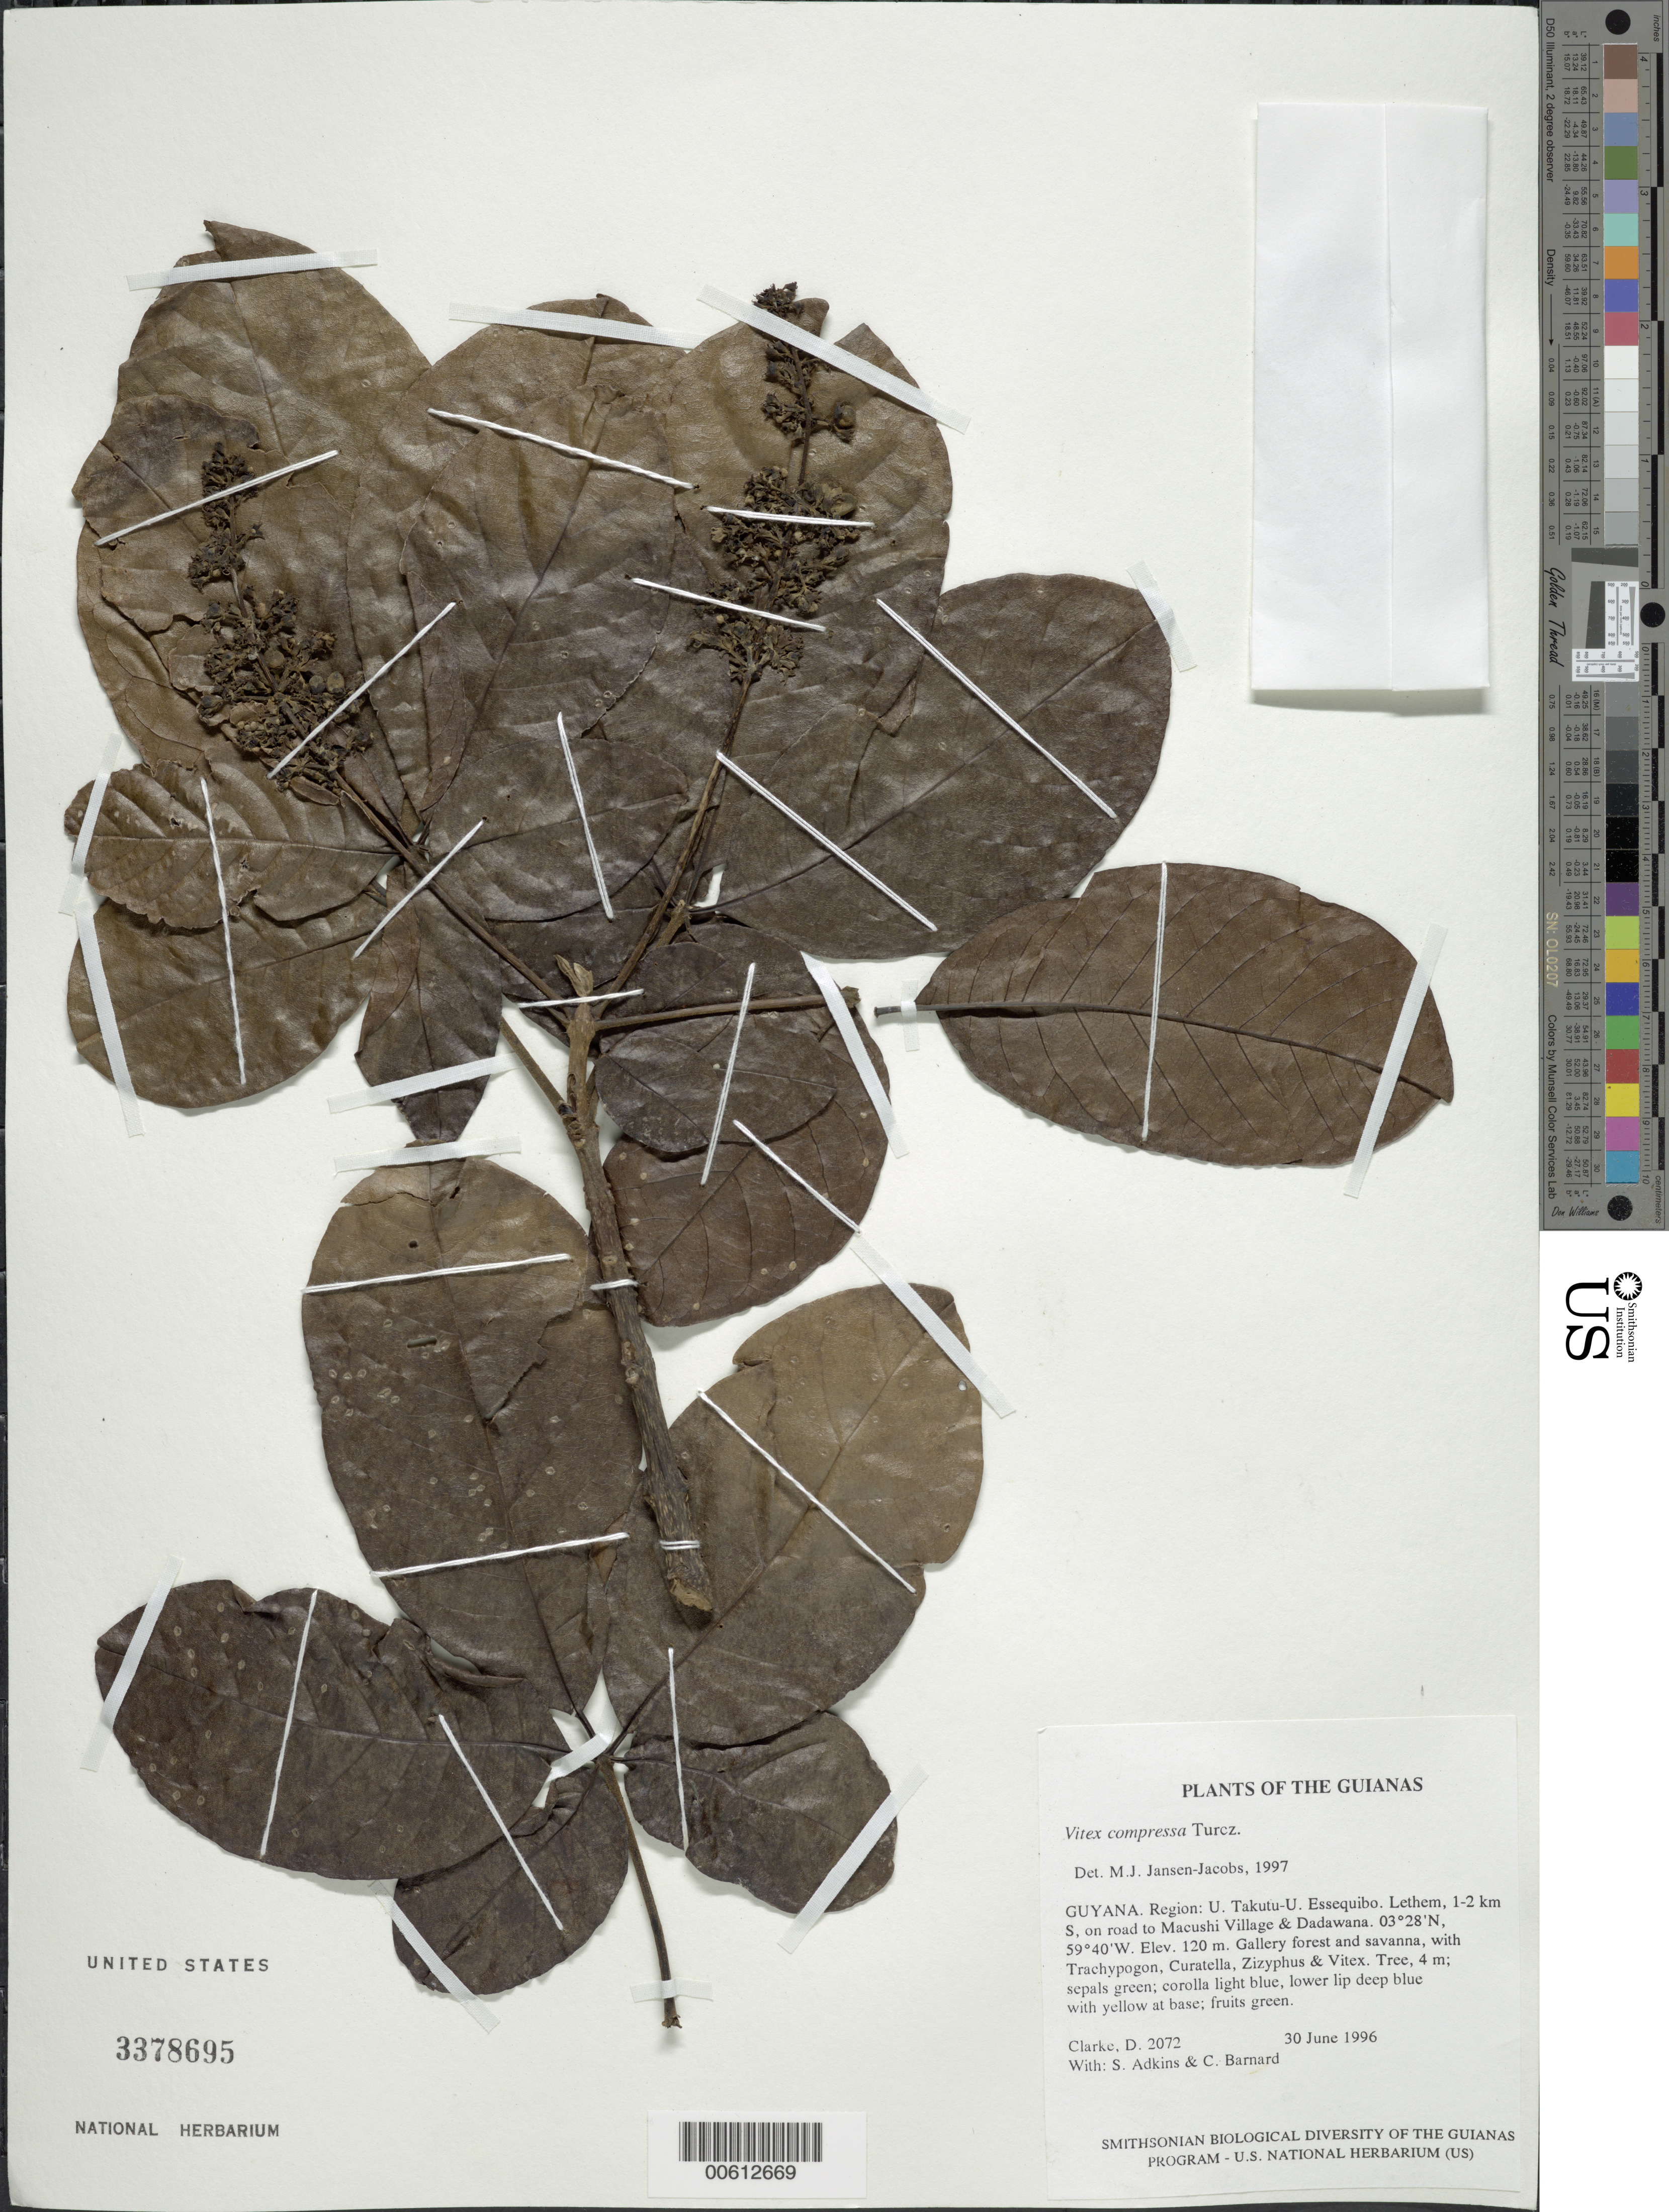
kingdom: Plantae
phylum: Tracheophyta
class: Magnoliopsida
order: Lamiales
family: Lamiaceae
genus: Vitex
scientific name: Vitex compressa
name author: Turcz.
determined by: Jansen-Jacobs, M. J., (U), Nationaal Herbarium Nederland, Utrecht University branch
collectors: H. D. Clarke, S. Adkins & C. Bernard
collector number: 2072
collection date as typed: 30 June 1996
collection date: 1996-06-30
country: Guyana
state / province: U. Takutu-U. Essequibo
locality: Lethem, 1-2 km S, on road to Macushi Village & Dadawana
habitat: Gallery forest and savanna, with Trachypogon, Curatella, Zizyphus & Vitex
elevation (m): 120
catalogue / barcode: US 3378695